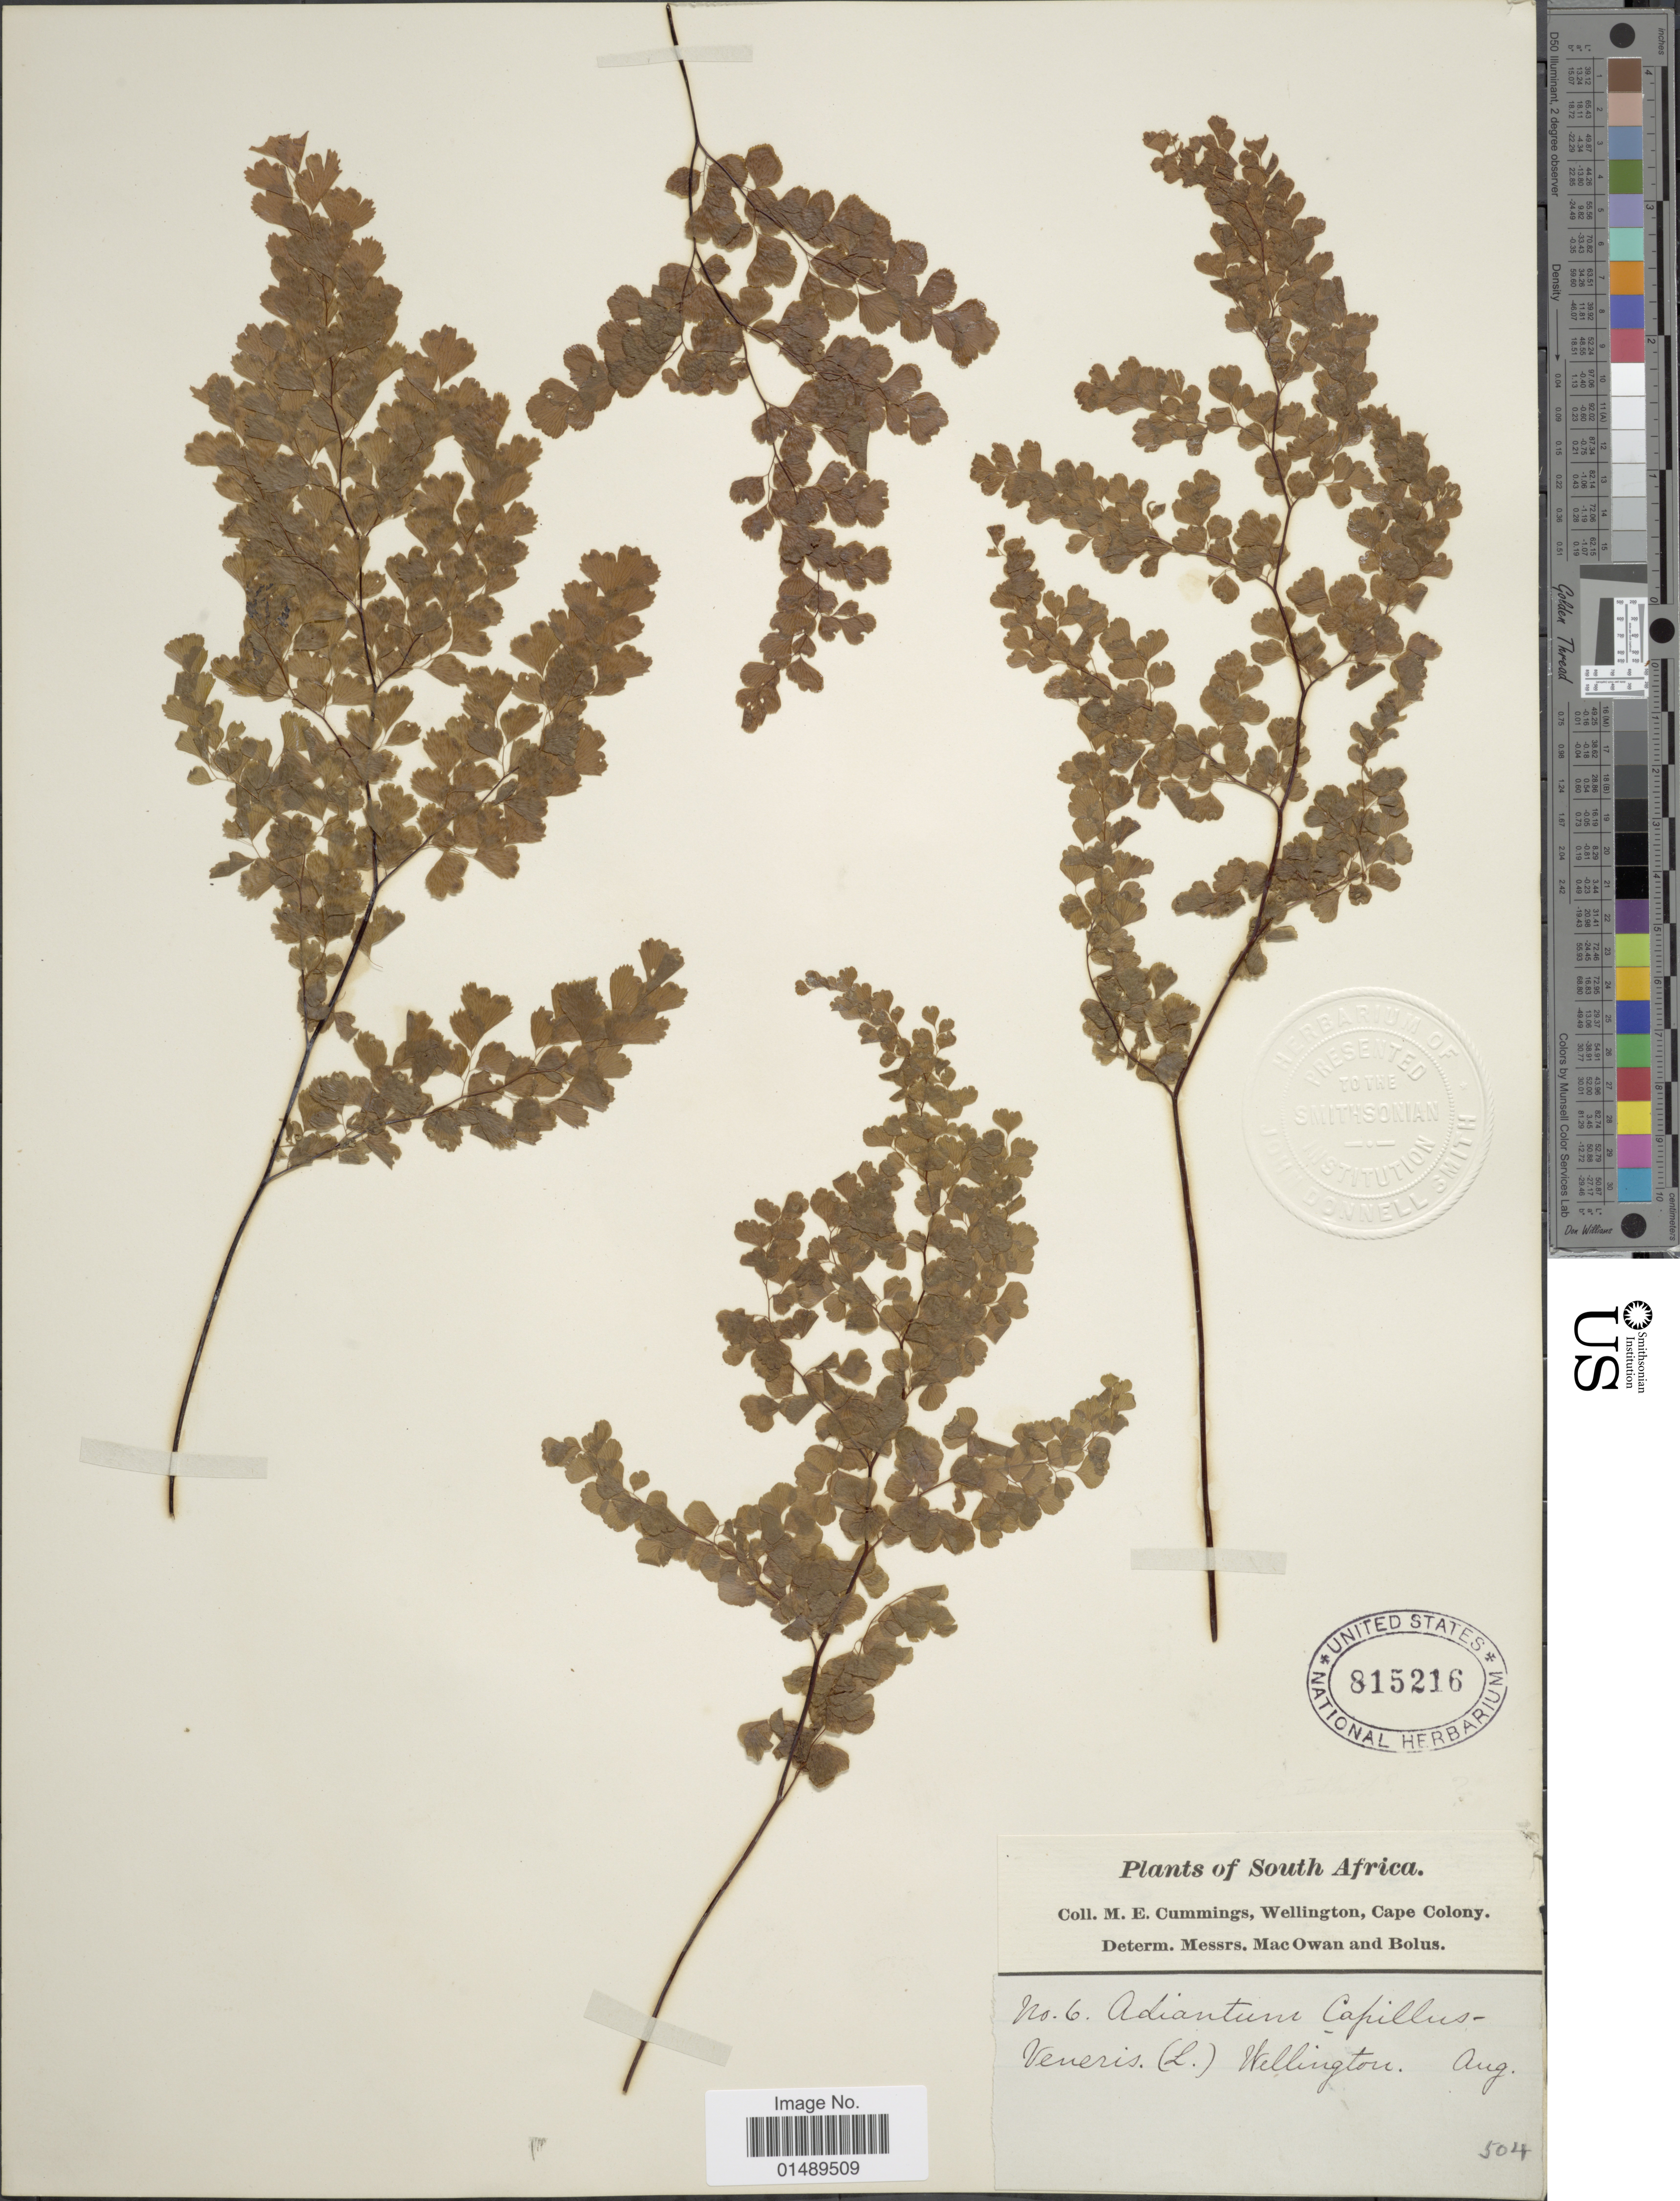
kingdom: Plantae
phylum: Tracheophyta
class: Polypodiopsida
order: Polypodiales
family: Pteridaceae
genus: Adiantum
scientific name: Adiantum capillus-veneris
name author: L.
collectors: M. E. Cummings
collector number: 504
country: South Africa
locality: Wellington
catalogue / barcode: US 815216